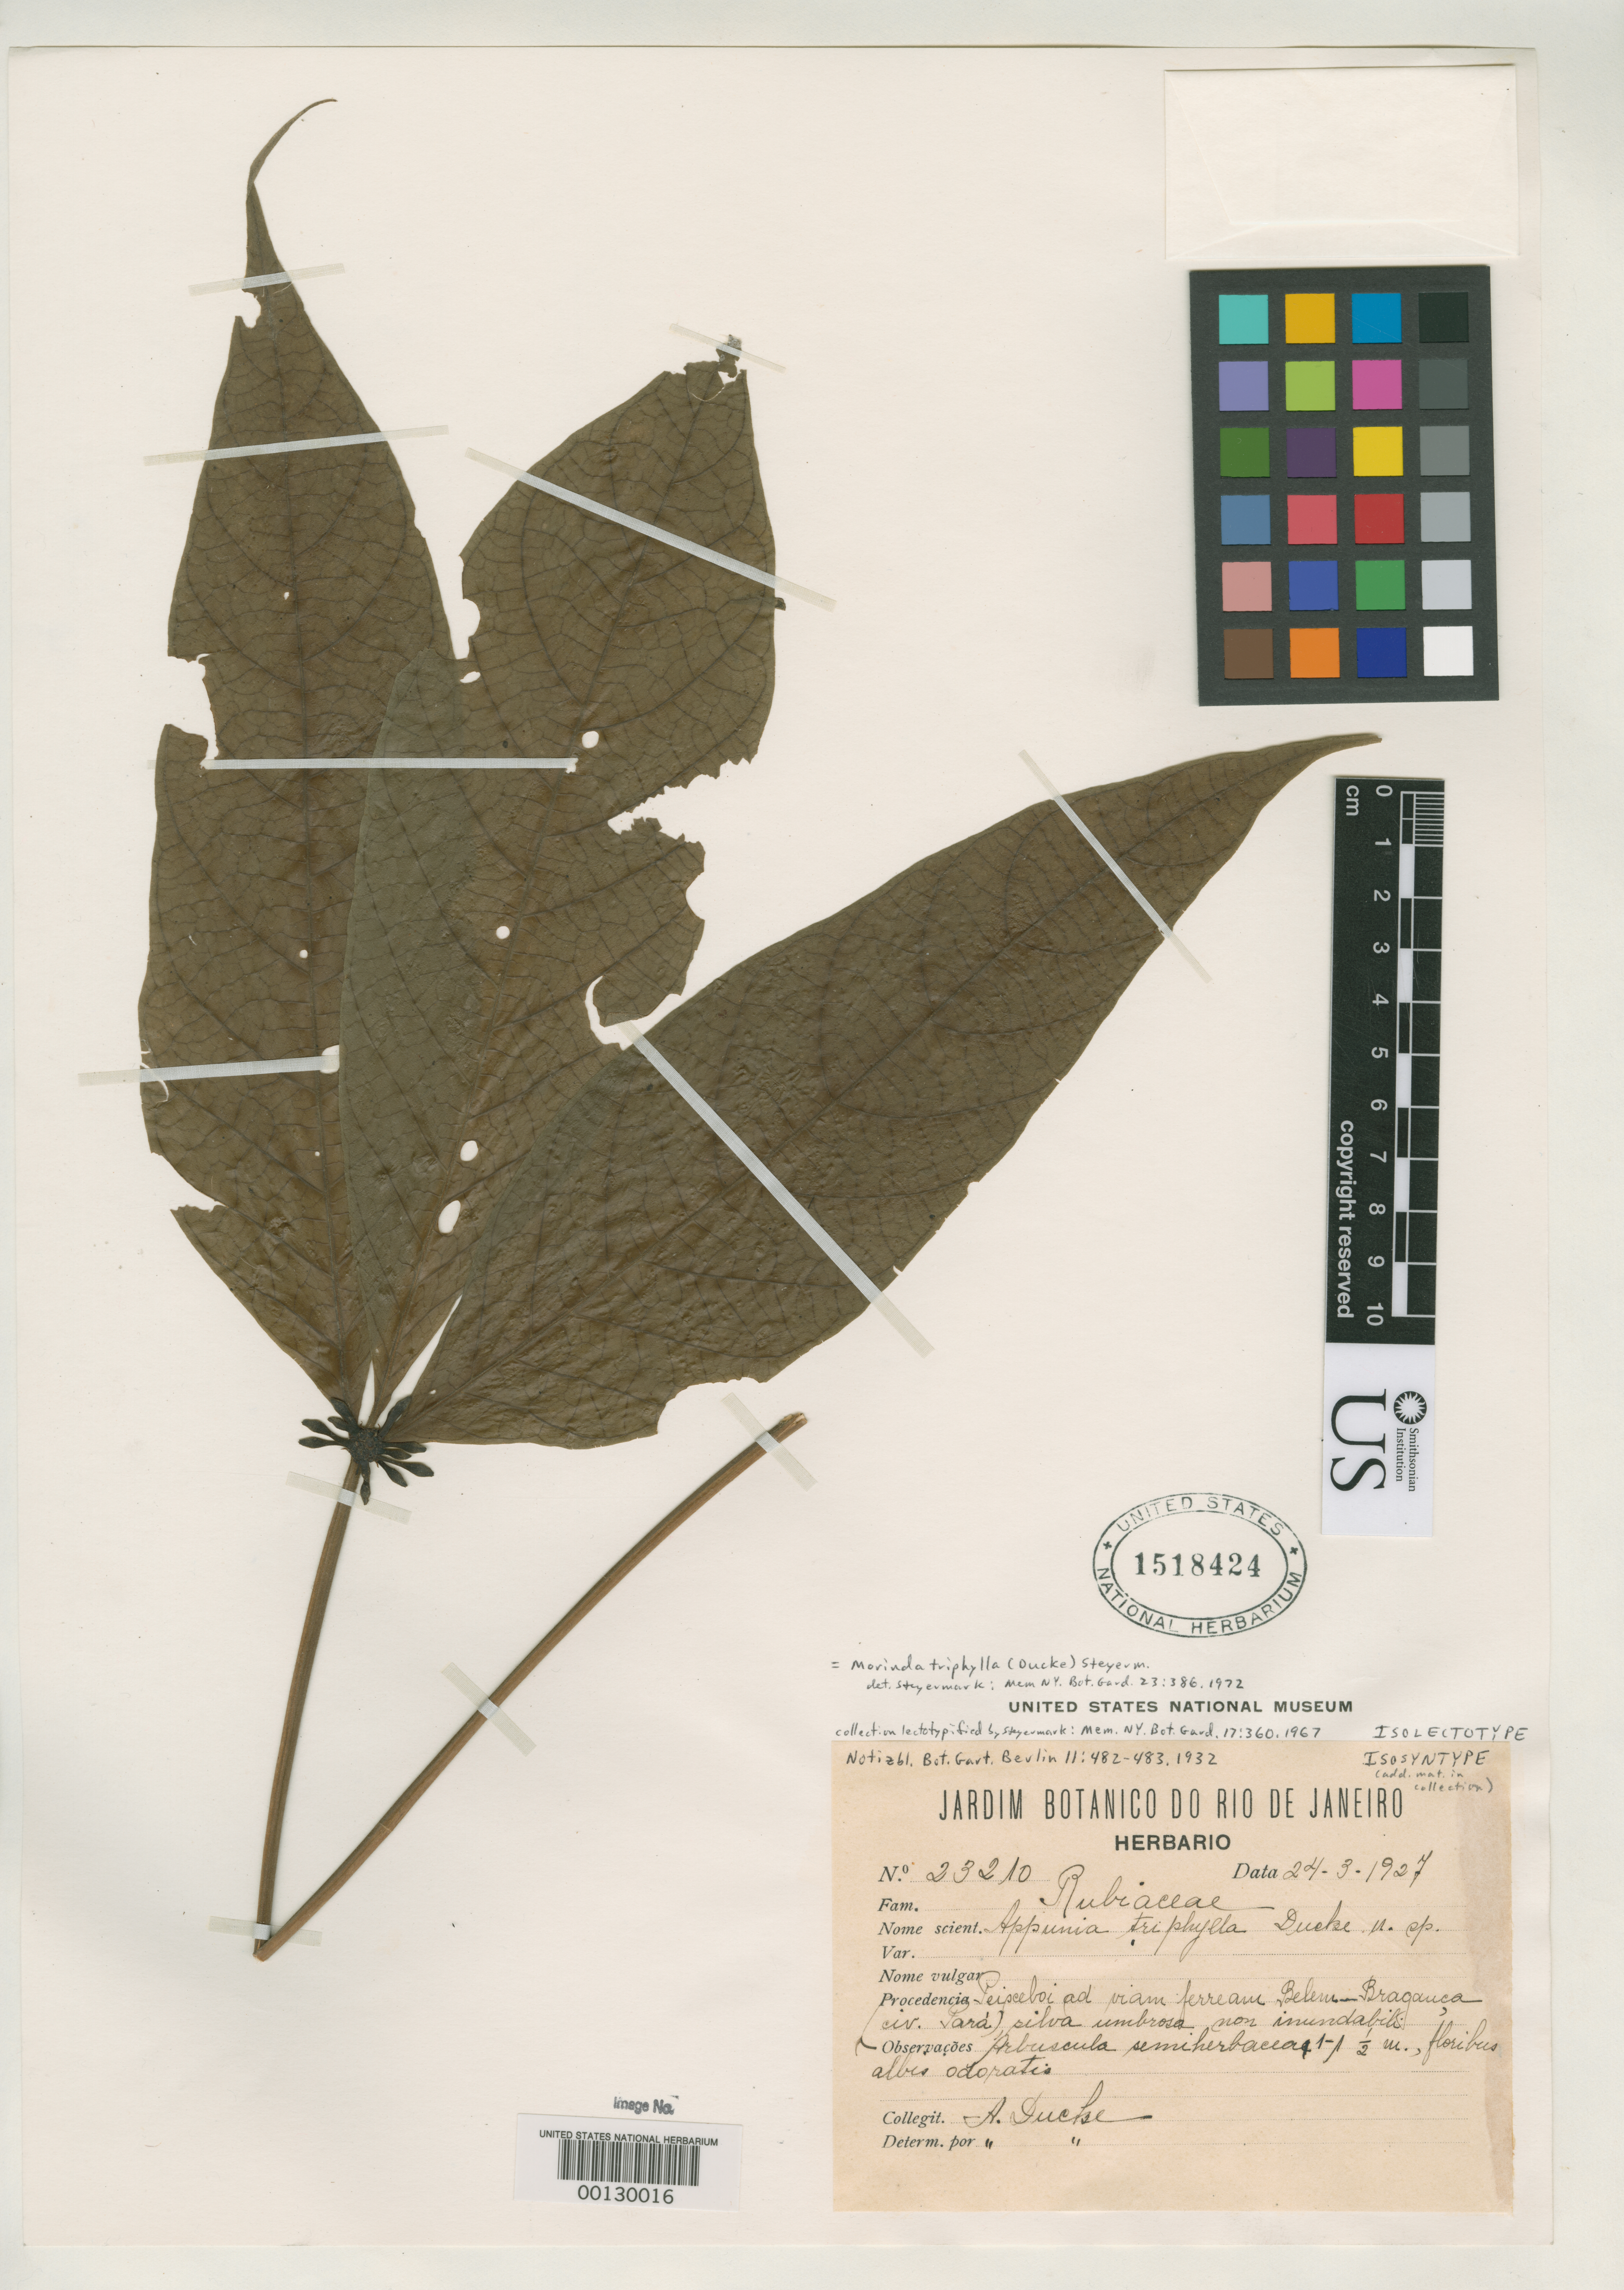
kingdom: Plantae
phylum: Tracheophyta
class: Magnoliopsida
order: Gentianales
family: Rubiaceae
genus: Appunia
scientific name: Appunia triphylla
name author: Ducke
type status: Isolectotype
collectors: A. Ducke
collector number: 23210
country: Brazil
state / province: Pará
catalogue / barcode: US 1518424